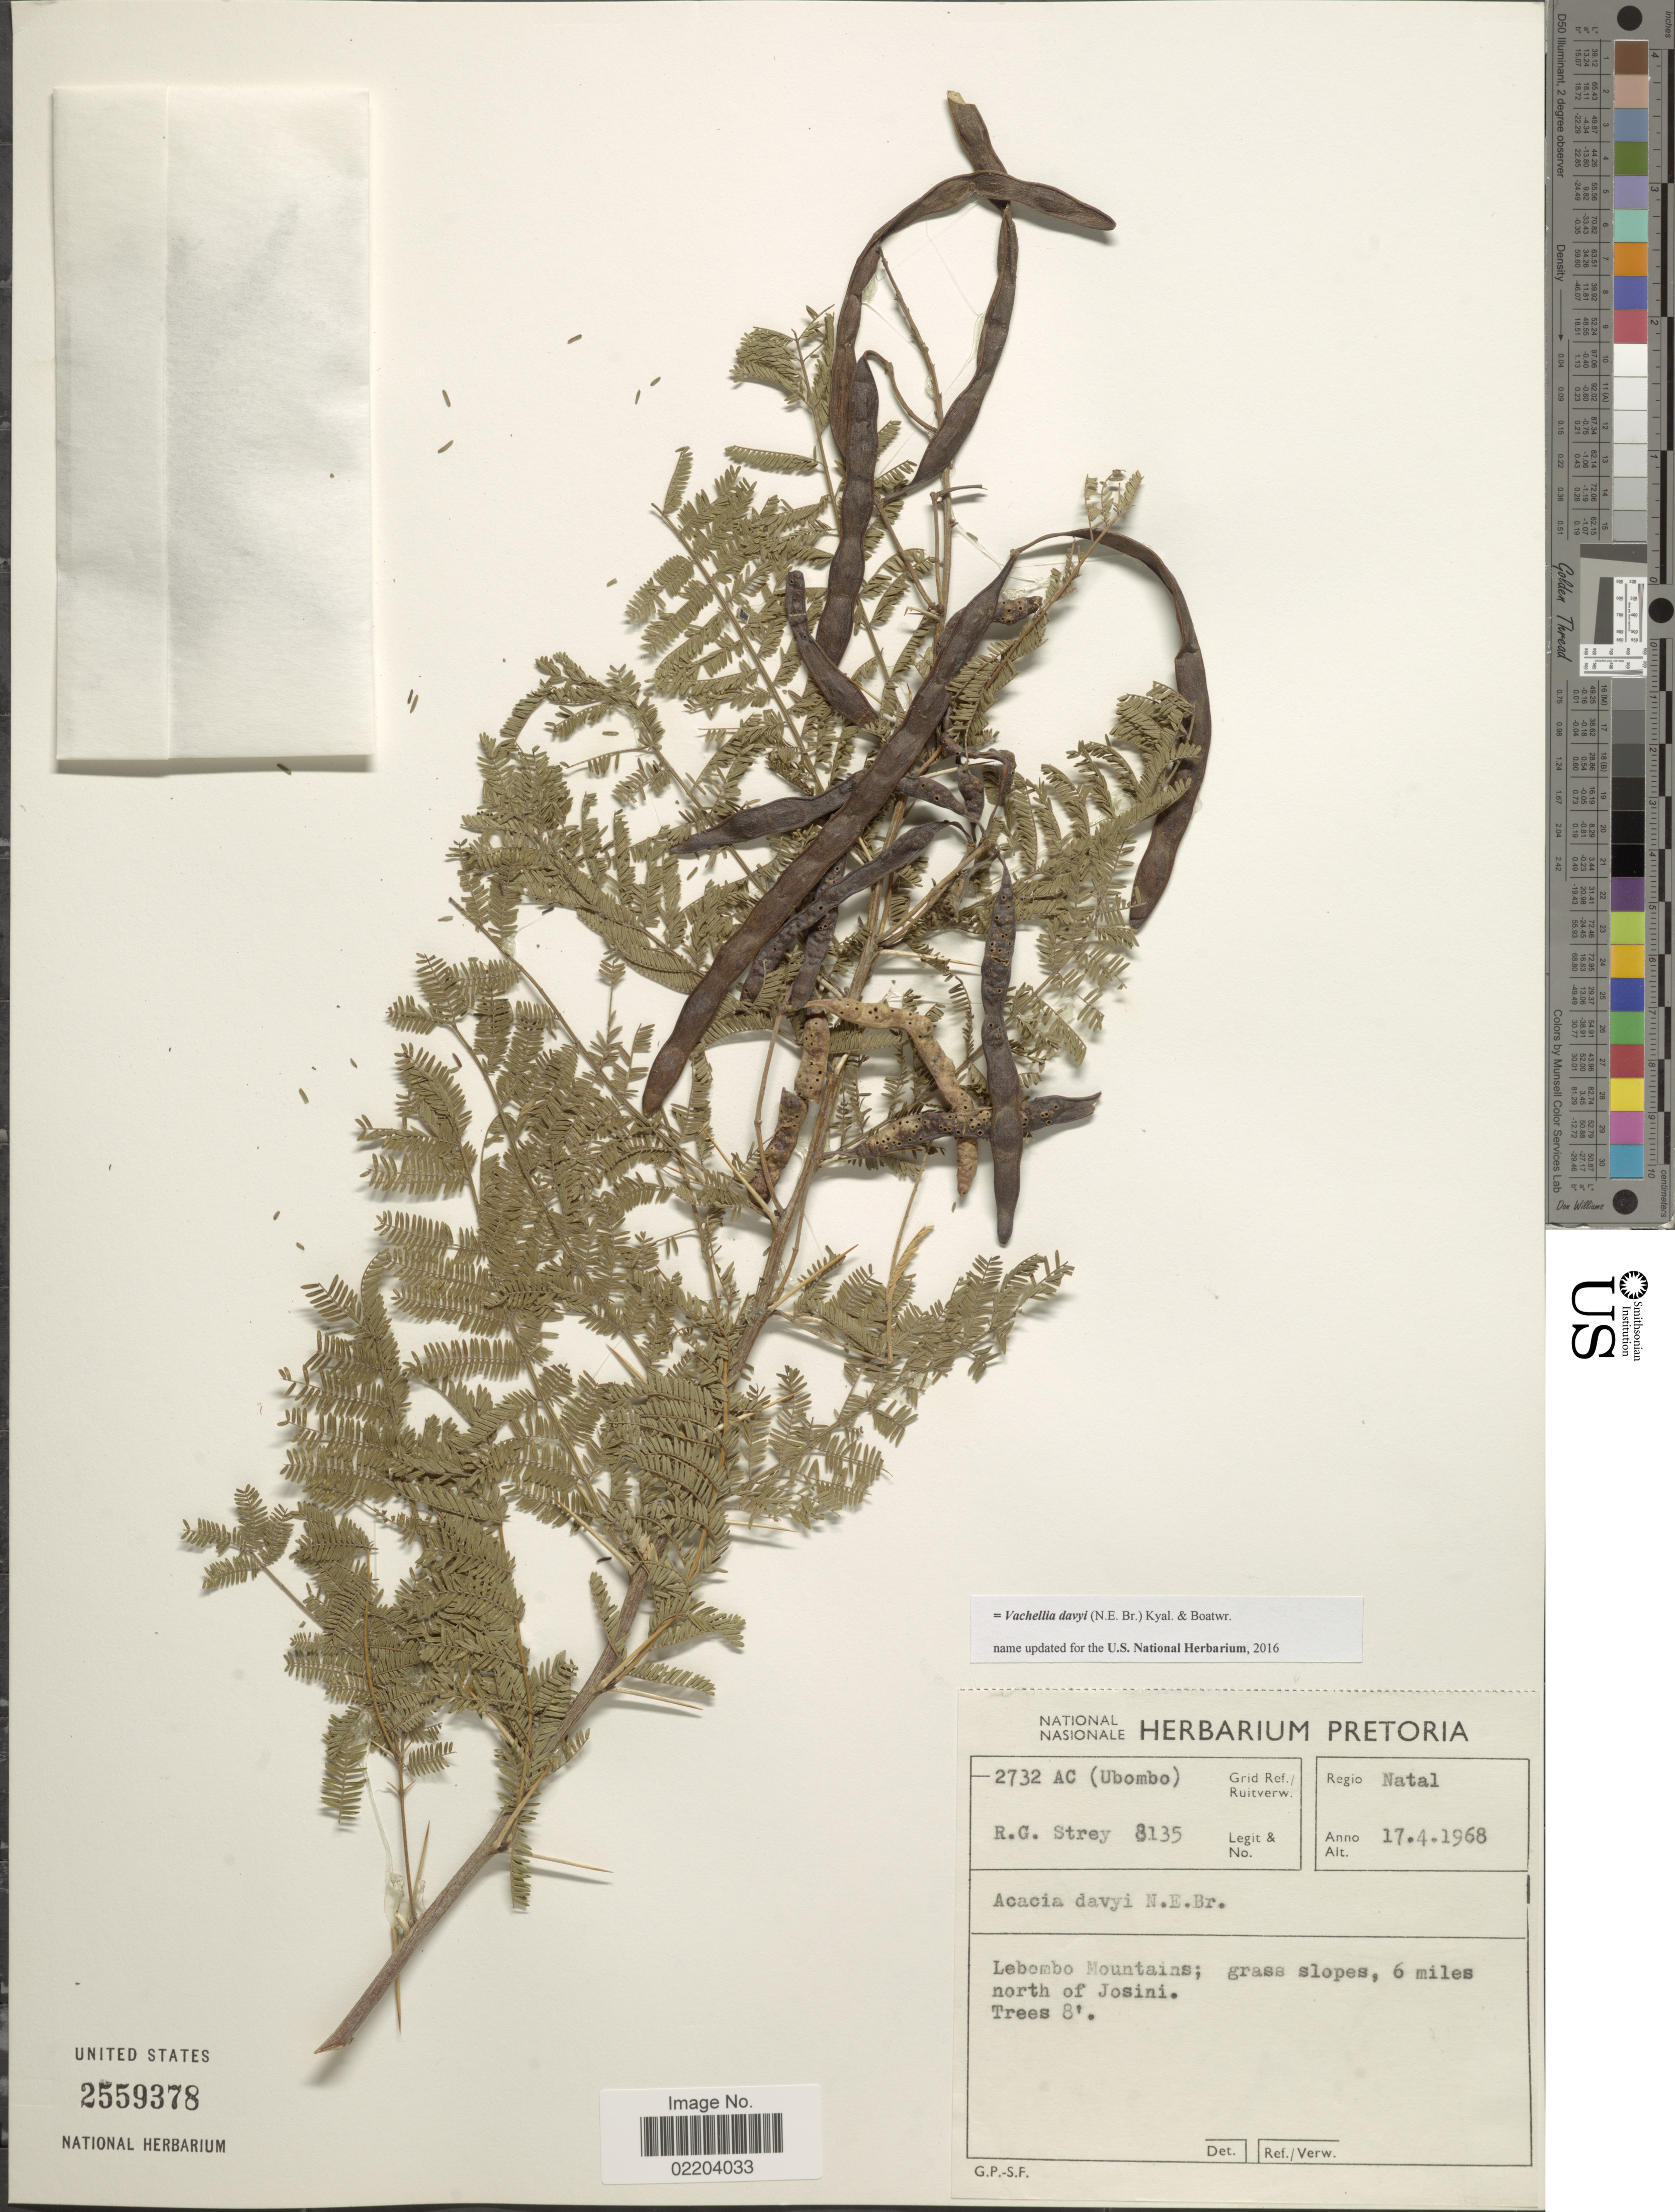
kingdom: Plantae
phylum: Tracheophyta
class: Magnoliopsida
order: Fabales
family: Fabaceae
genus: Vachellia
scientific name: Vachellia davyi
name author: (N.E. Br.) Kyal. & Boatwr.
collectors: R. G. Strey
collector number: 8135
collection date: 1968-04-17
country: South Africa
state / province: KwaZulu-Natal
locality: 2732 AC (Ubombo). Regio Natal. Lebombo Mountains; grass slopes, 6 miles north of Josini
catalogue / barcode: US 2559378